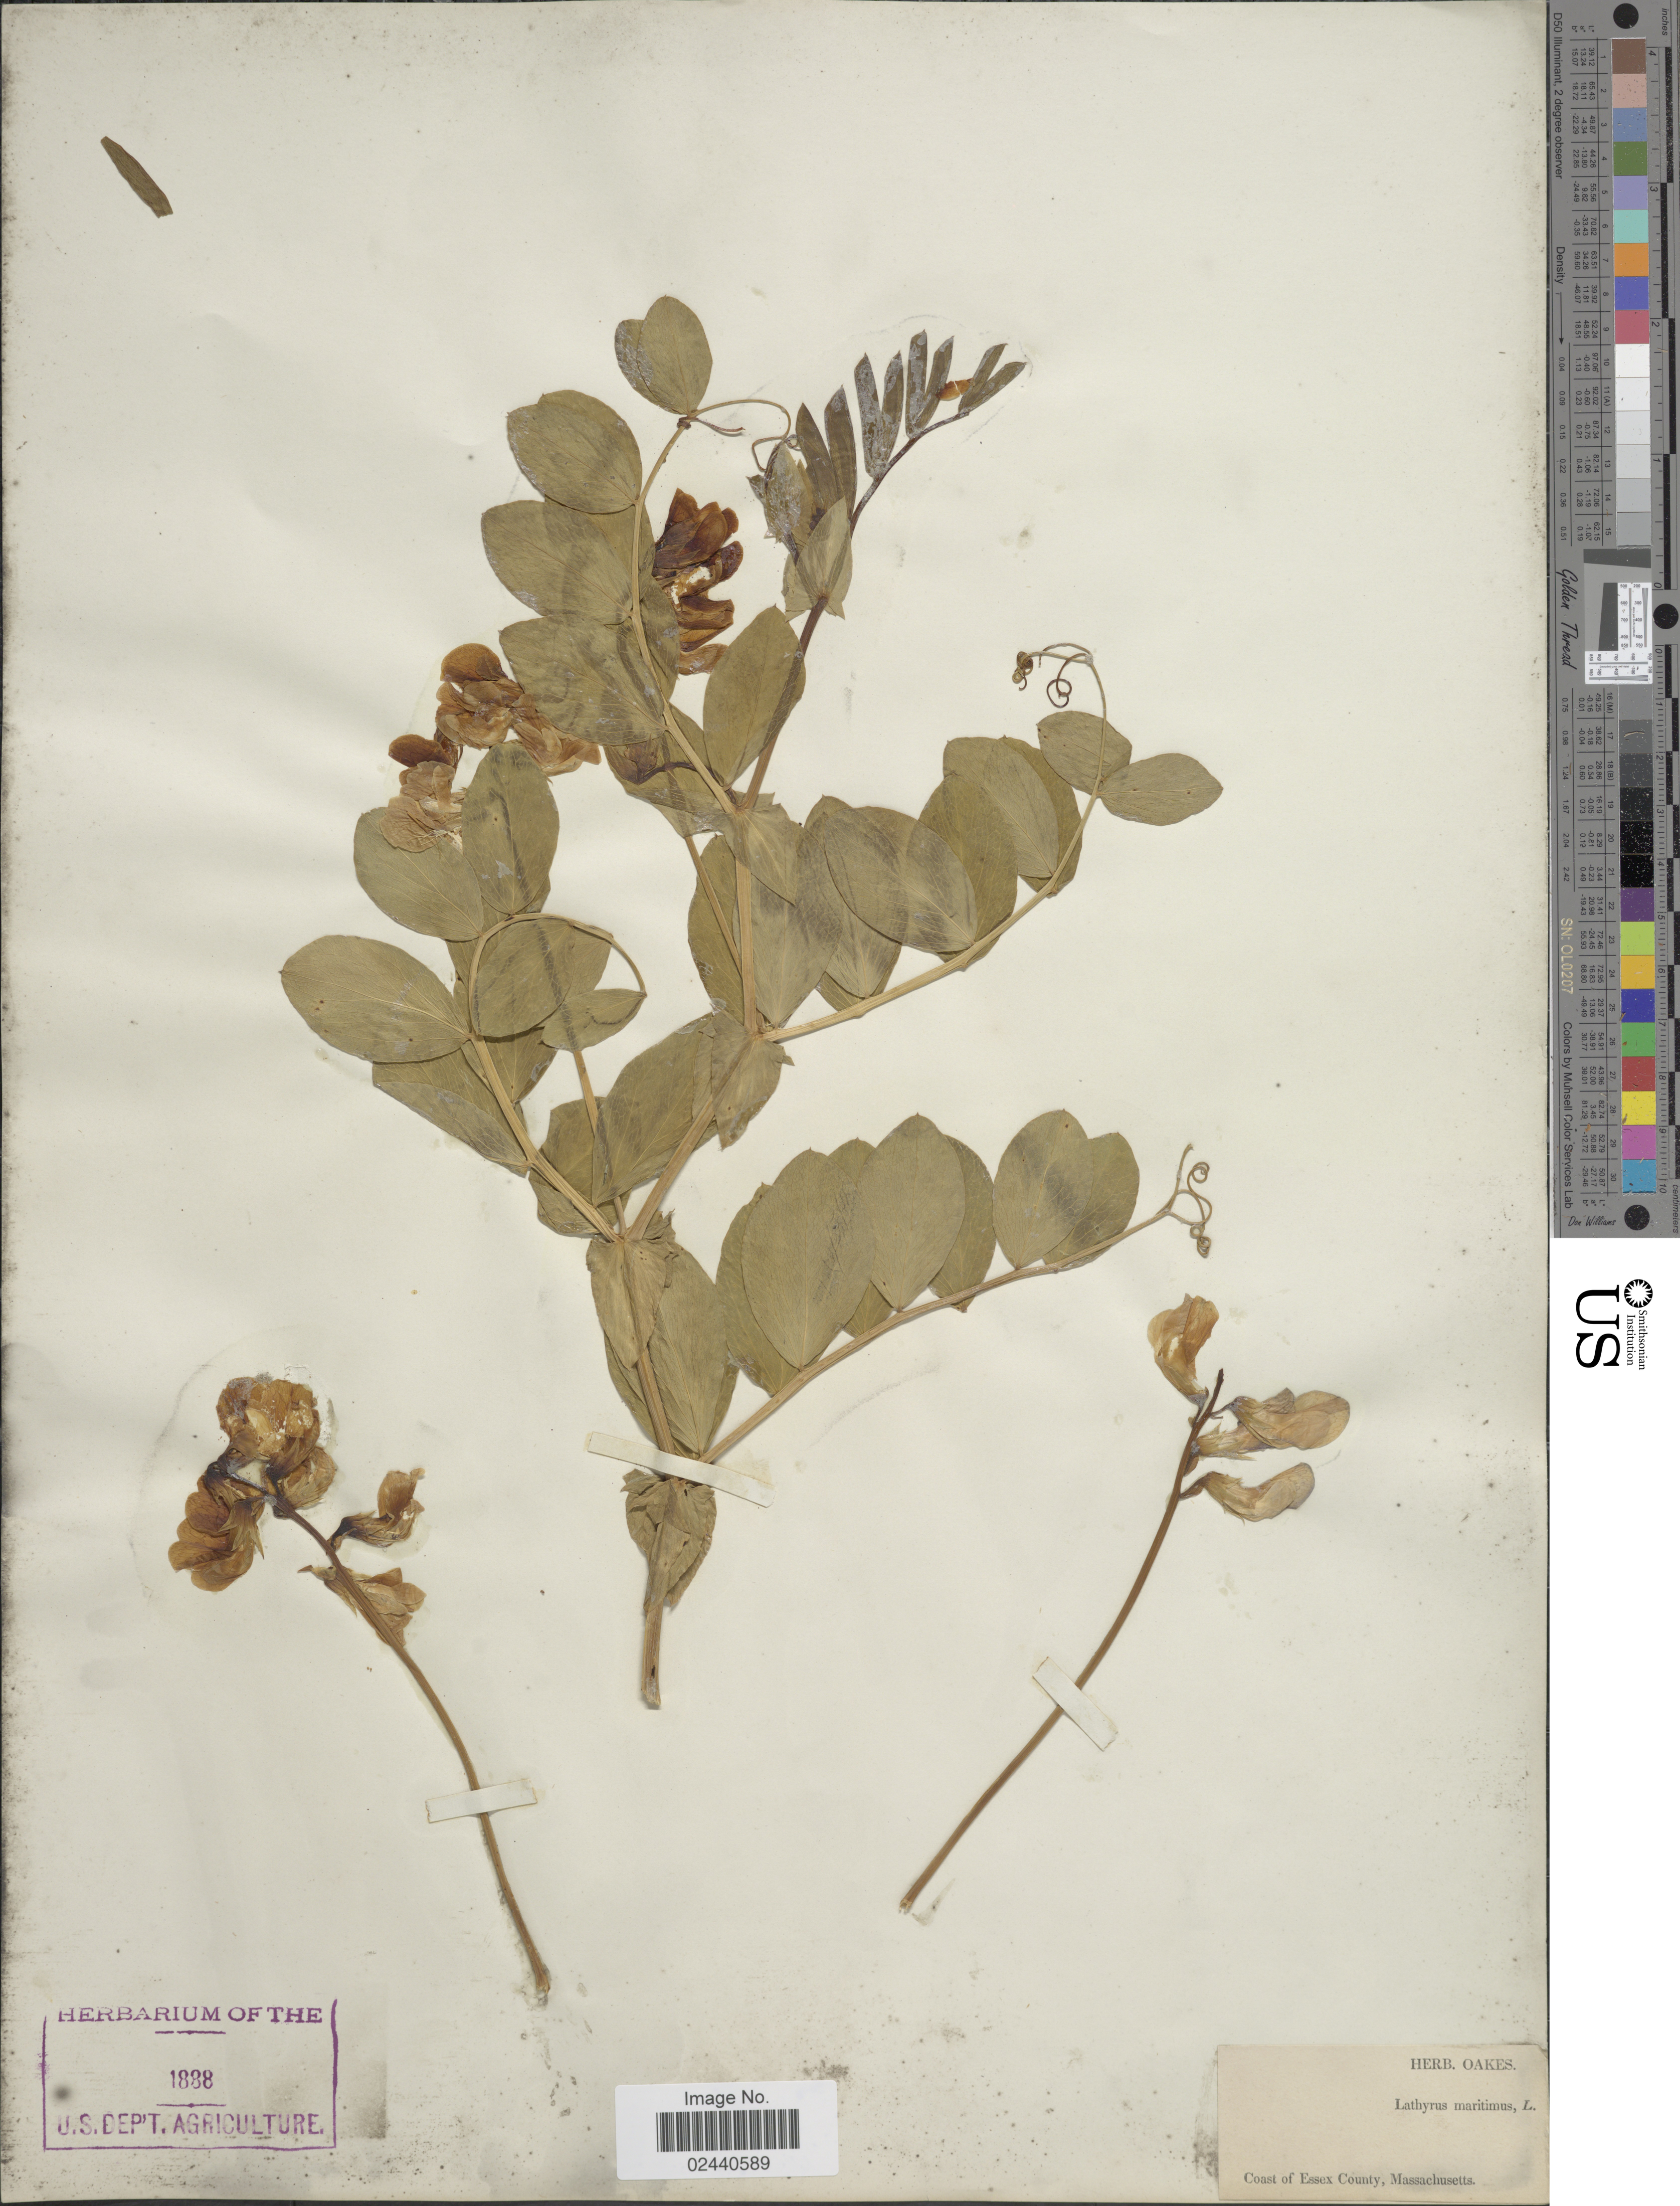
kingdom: Plantae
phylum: Tracheophyta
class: Magnoliopsida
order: Fabales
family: Fabaceae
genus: Lathyrus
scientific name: Lathyrus japonicus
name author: Willd.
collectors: ex herb. Oakes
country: United States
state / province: Massachusetts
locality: Coast of Essex County